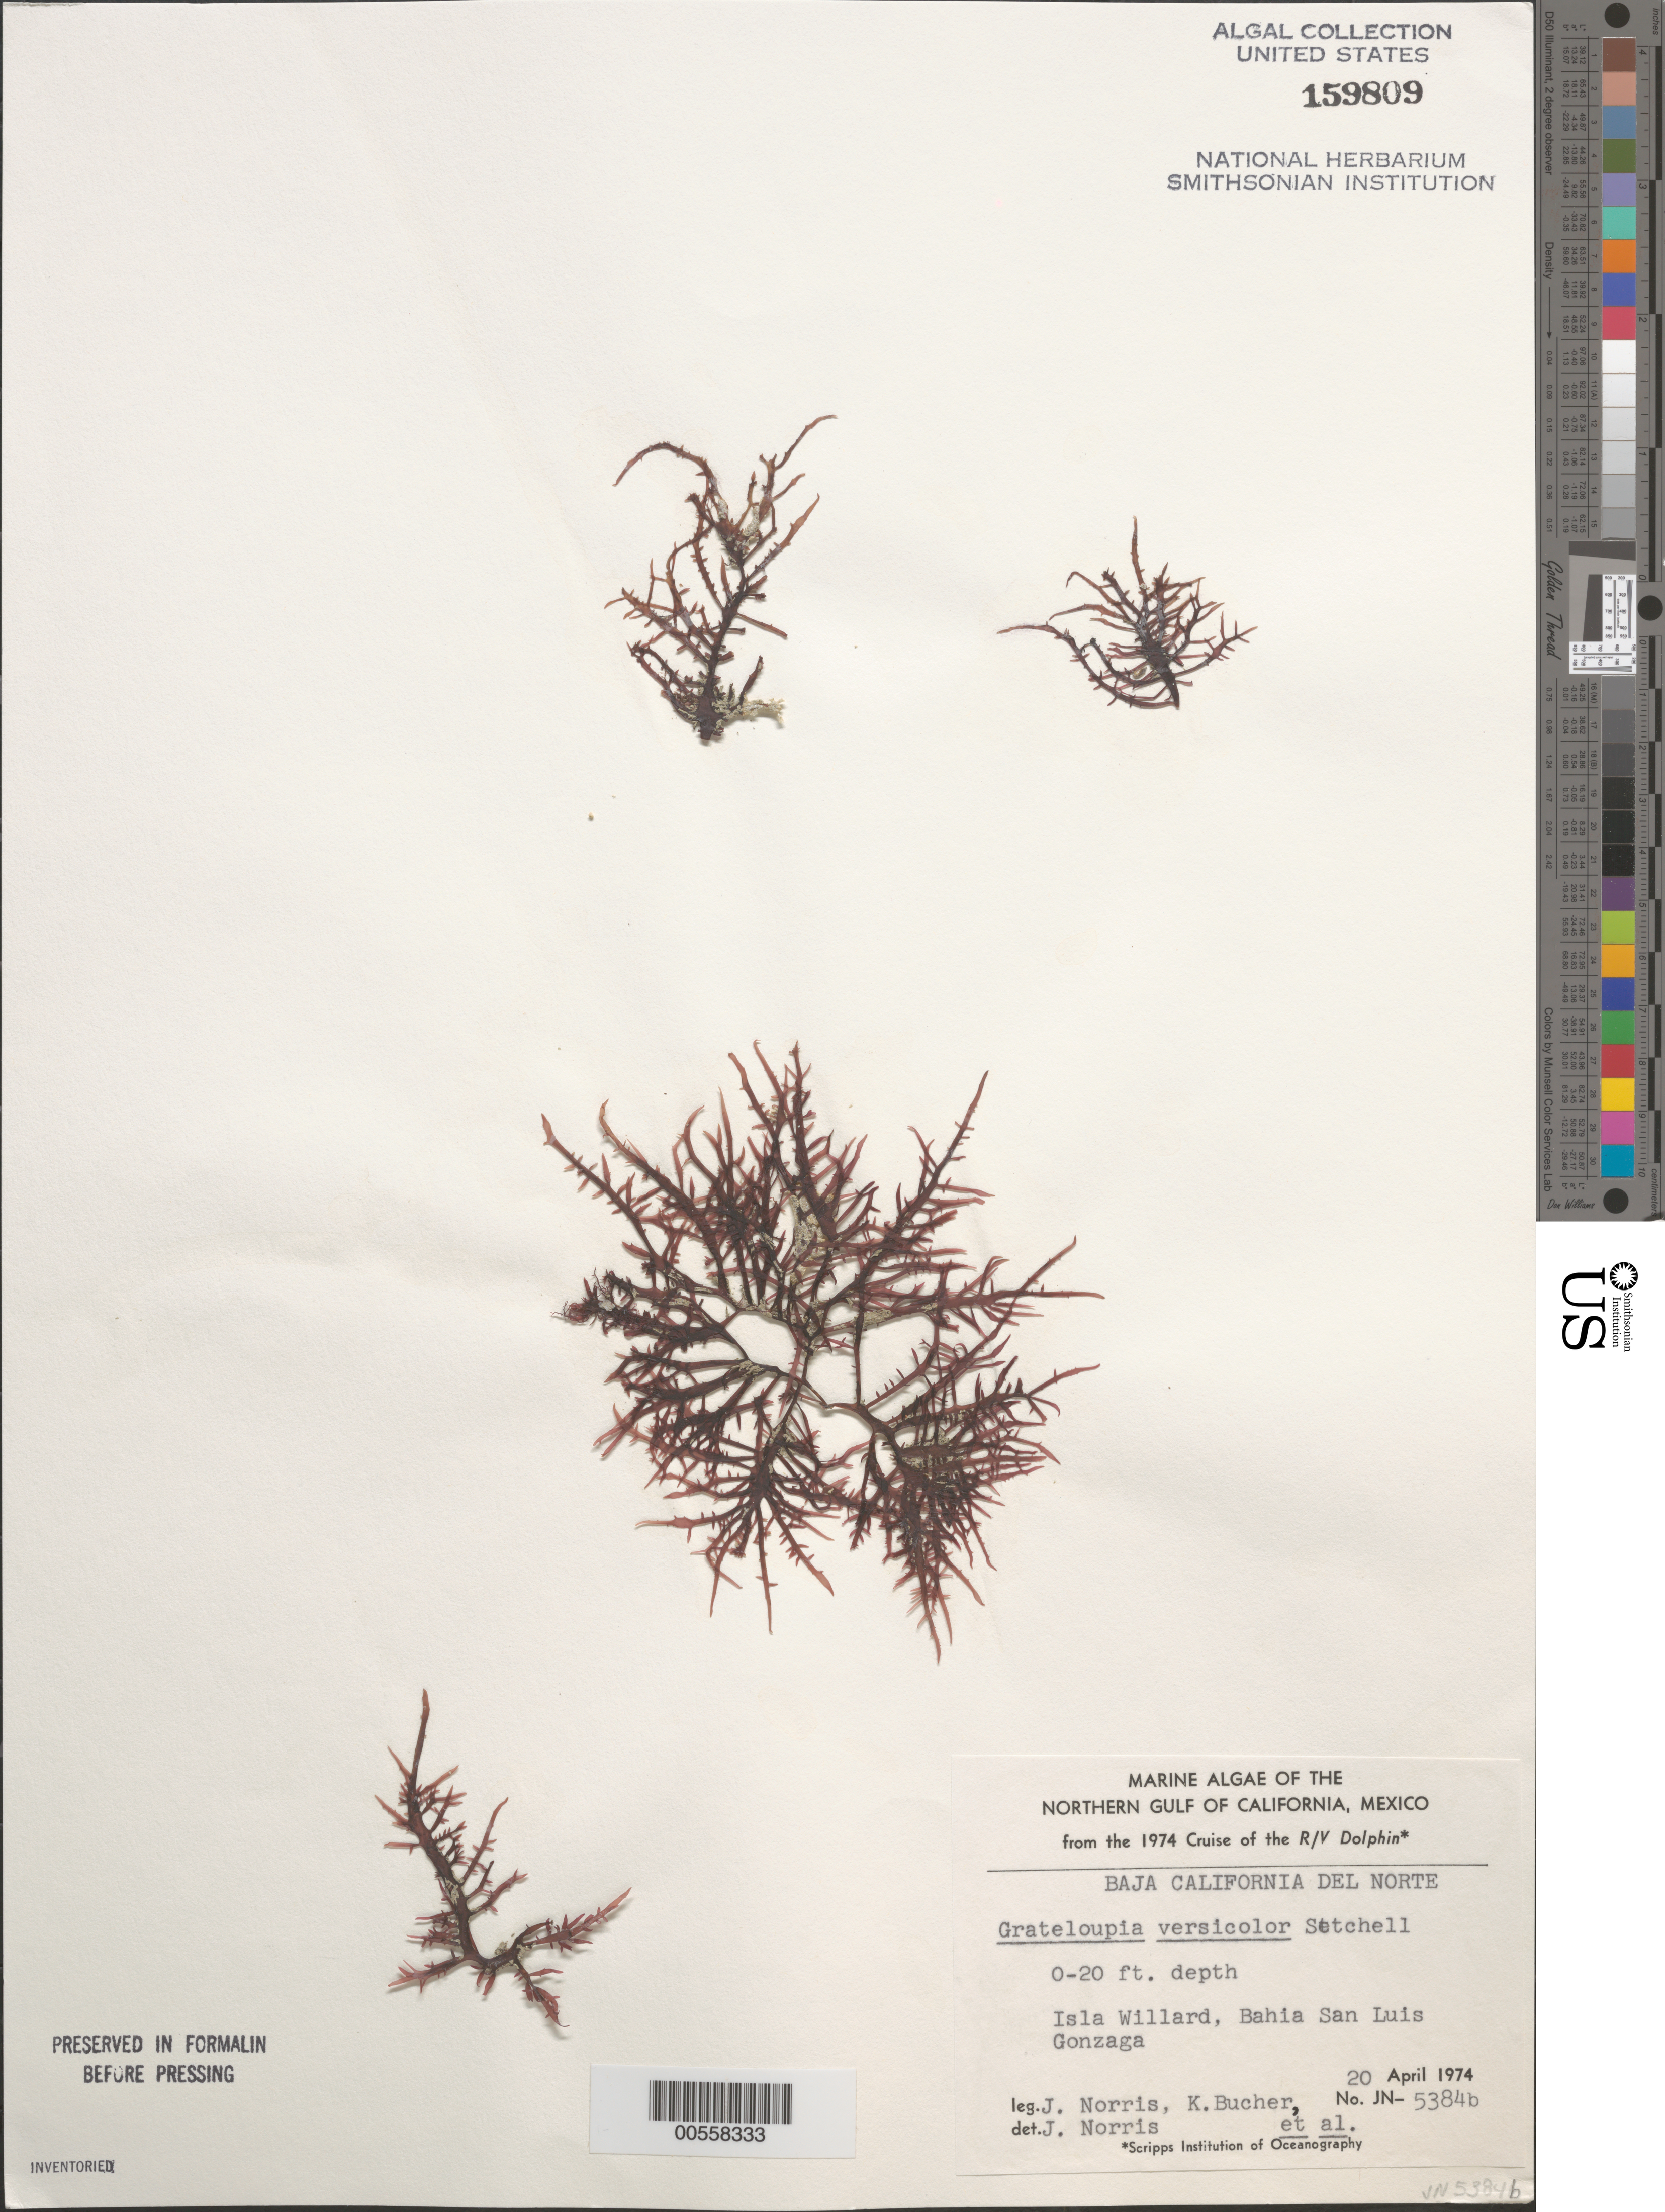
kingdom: Plantae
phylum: Rhodophyta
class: Florideophyceae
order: Halymeniales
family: Halymeniaceae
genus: Grateloupia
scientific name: Grateloupia versicolor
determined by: Norris, James N.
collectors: J. N. Norris & K. E. Bucher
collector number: JN-5384b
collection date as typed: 20 Apr 1974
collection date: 1974-04-20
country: Mexico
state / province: Baja California Norte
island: Isla Willard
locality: Bahia San Luis Gonzaga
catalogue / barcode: US 159809